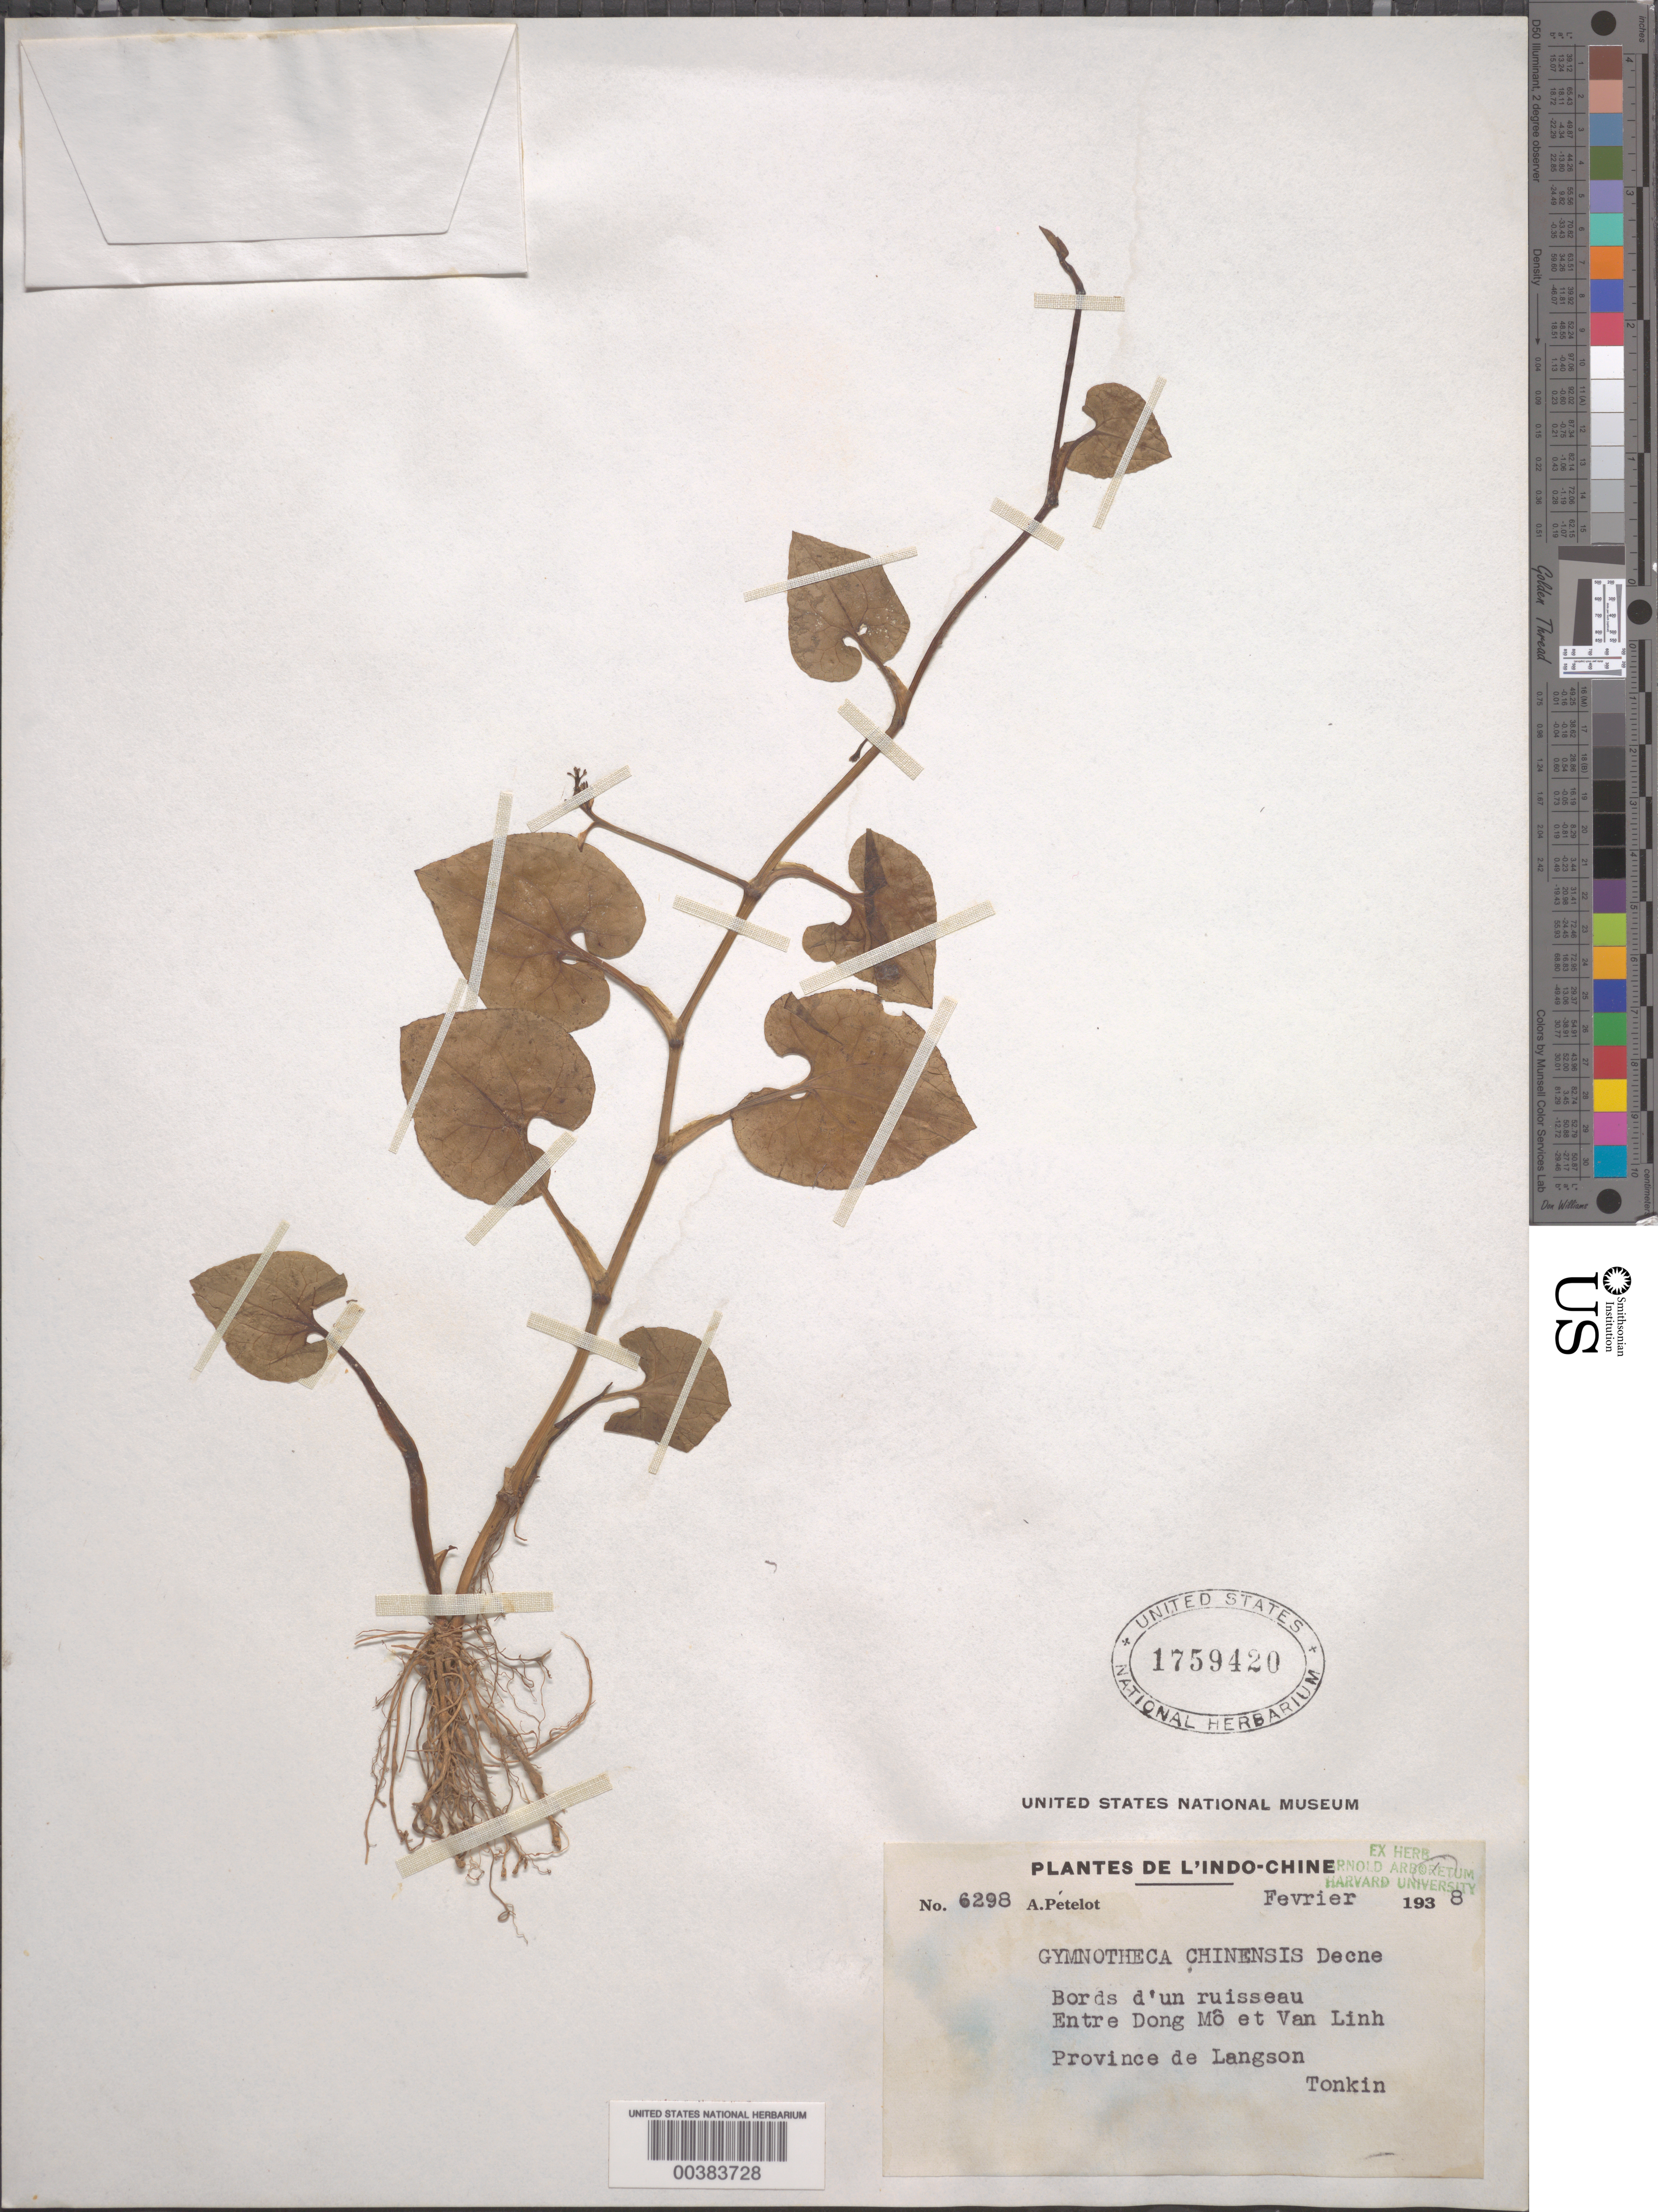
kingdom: Plantae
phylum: Tracheophyta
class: Magnoliopsida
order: Piperales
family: Saururaceae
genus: Gymnotheca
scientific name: Gymnotheca chinensis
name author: Decne.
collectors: P. A. Pételot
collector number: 6298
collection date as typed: Feb 1938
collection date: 1938-02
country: Vietnam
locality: Province de langson, entre dong mo et van linh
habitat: Bords d'un ruisseau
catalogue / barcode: US 1759420